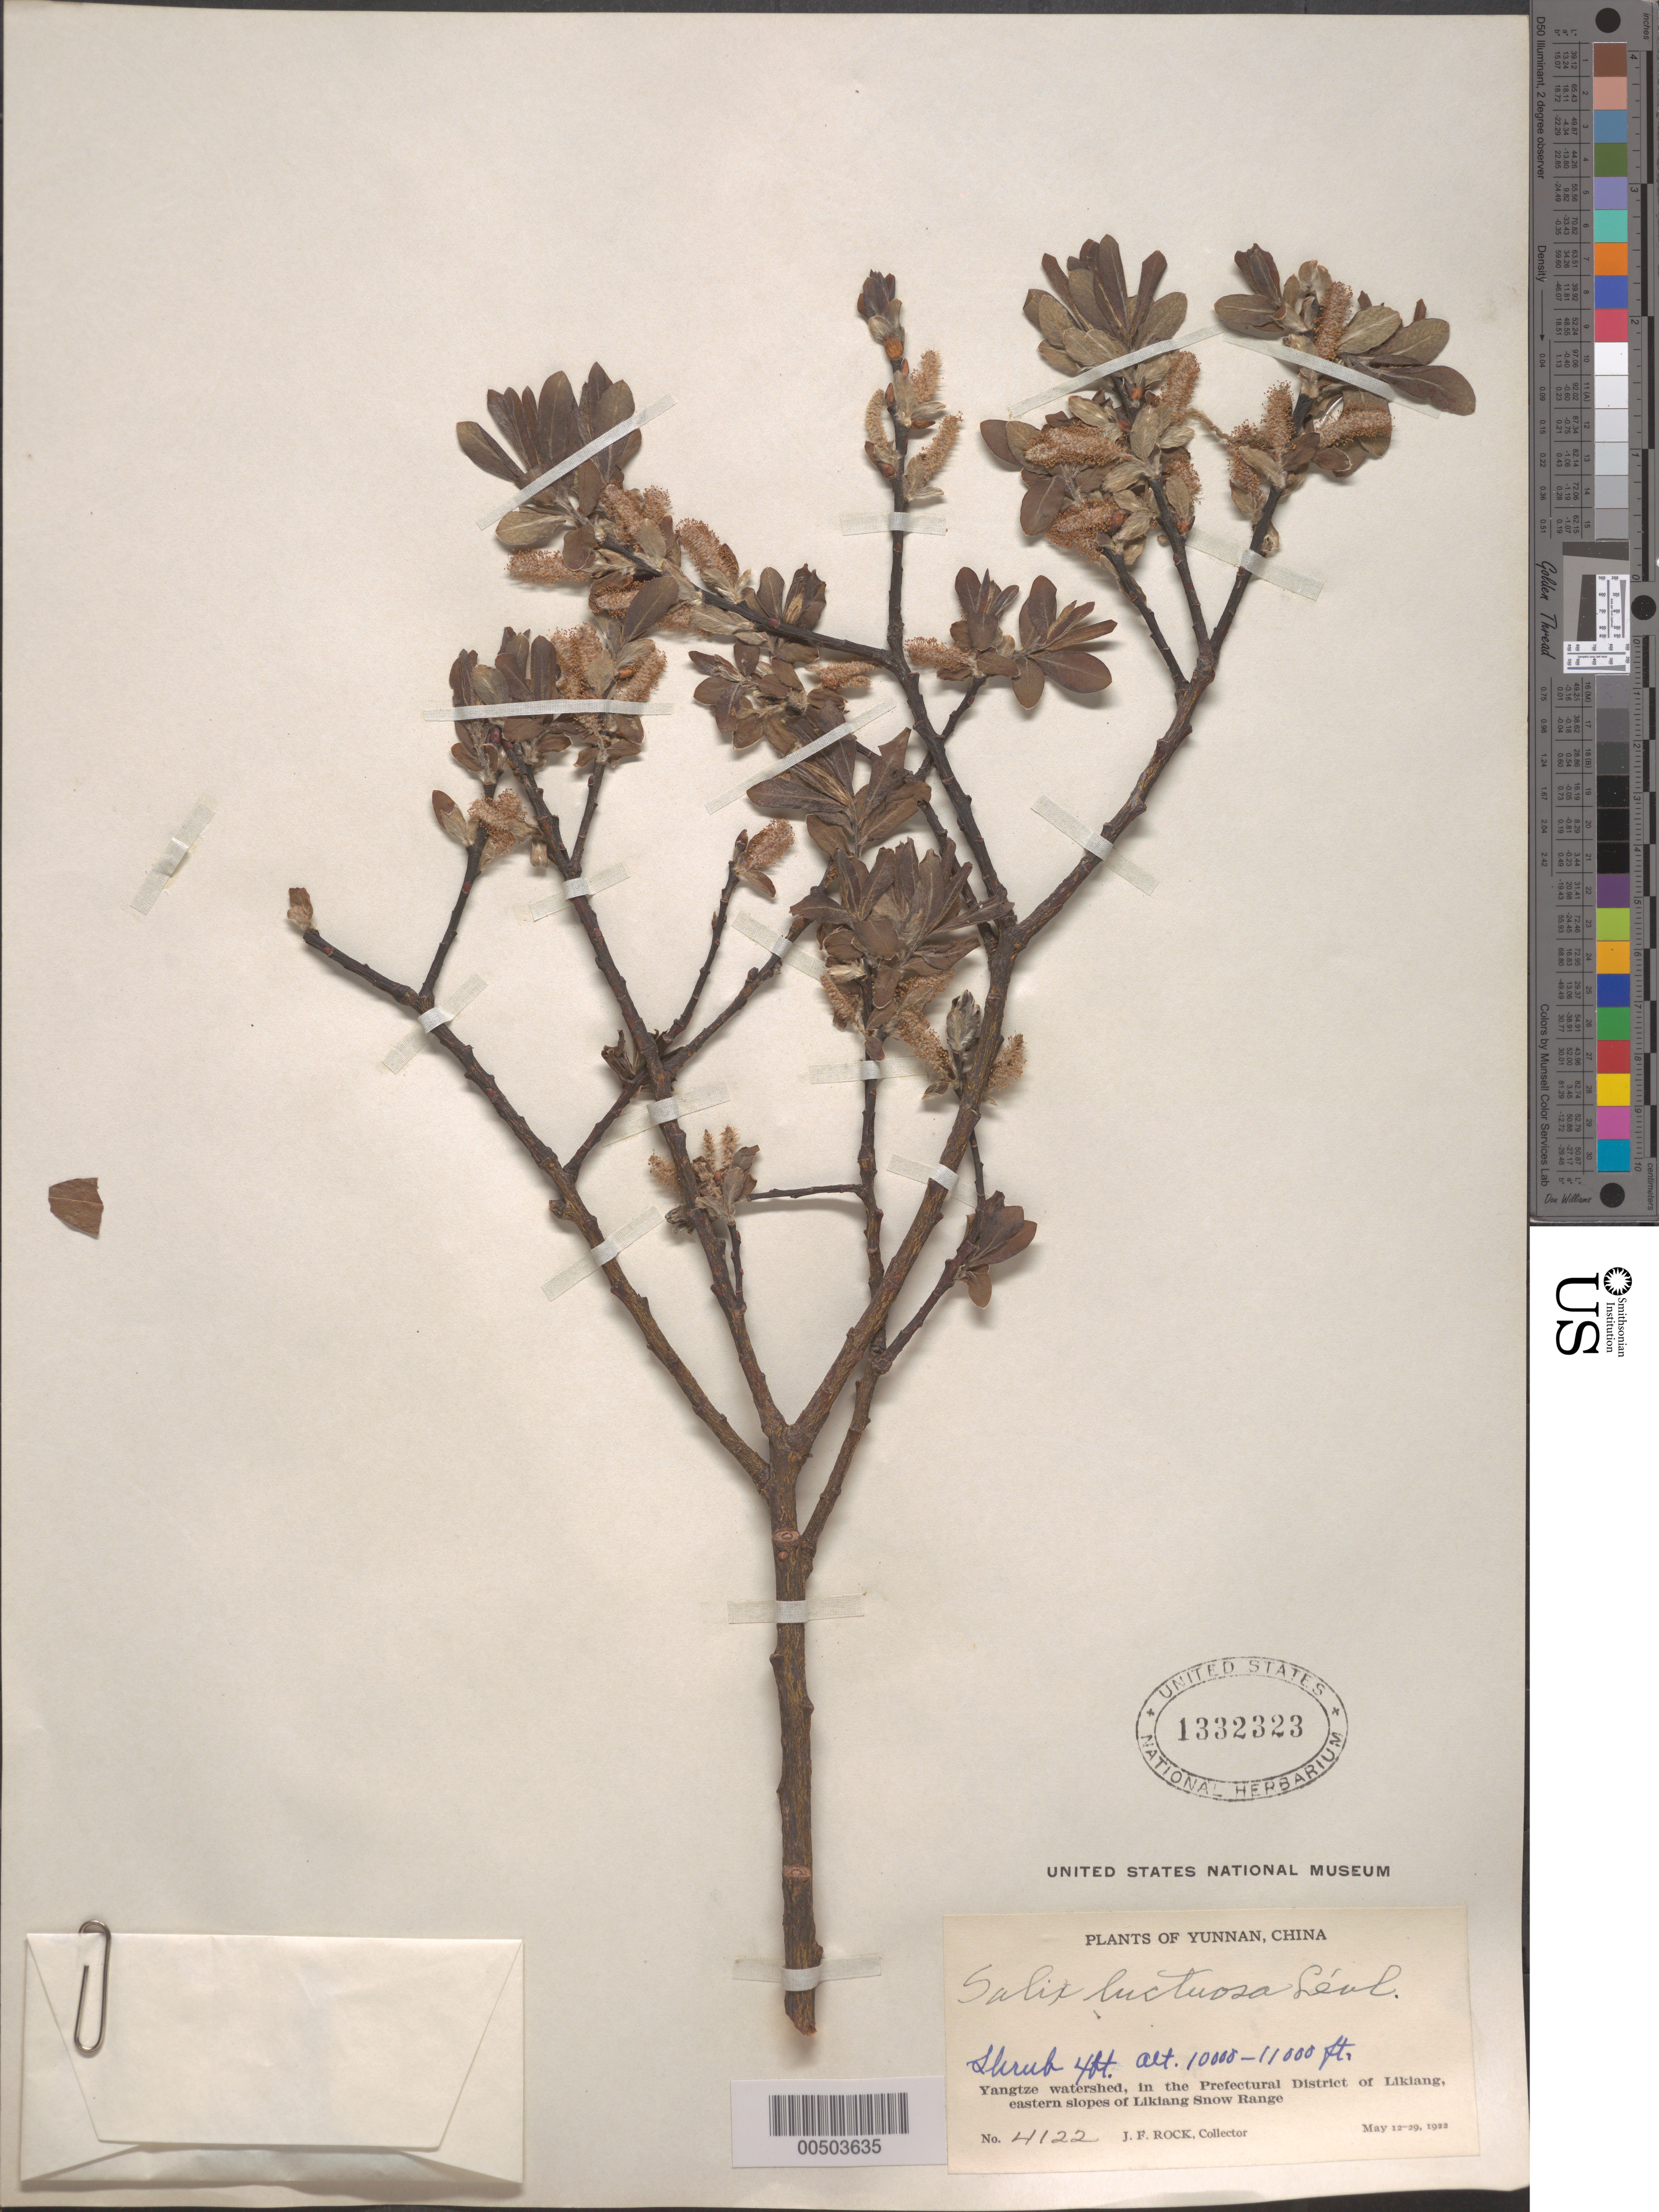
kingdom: Plantae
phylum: Tracheophyta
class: Magnoliopsida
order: Malpighiales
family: Salicaceae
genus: Salix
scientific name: Salix luctuosa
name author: H. Lév.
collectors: J. F. Rock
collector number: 4122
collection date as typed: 12 May 1922 to 29 May 1922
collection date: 1922-05-12/1922-05-29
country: China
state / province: Yunnan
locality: Yangtze watershed, eastern slopes of Likiang snow range, Likiang (Dayan) District (?)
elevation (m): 3048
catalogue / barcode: US 1332323